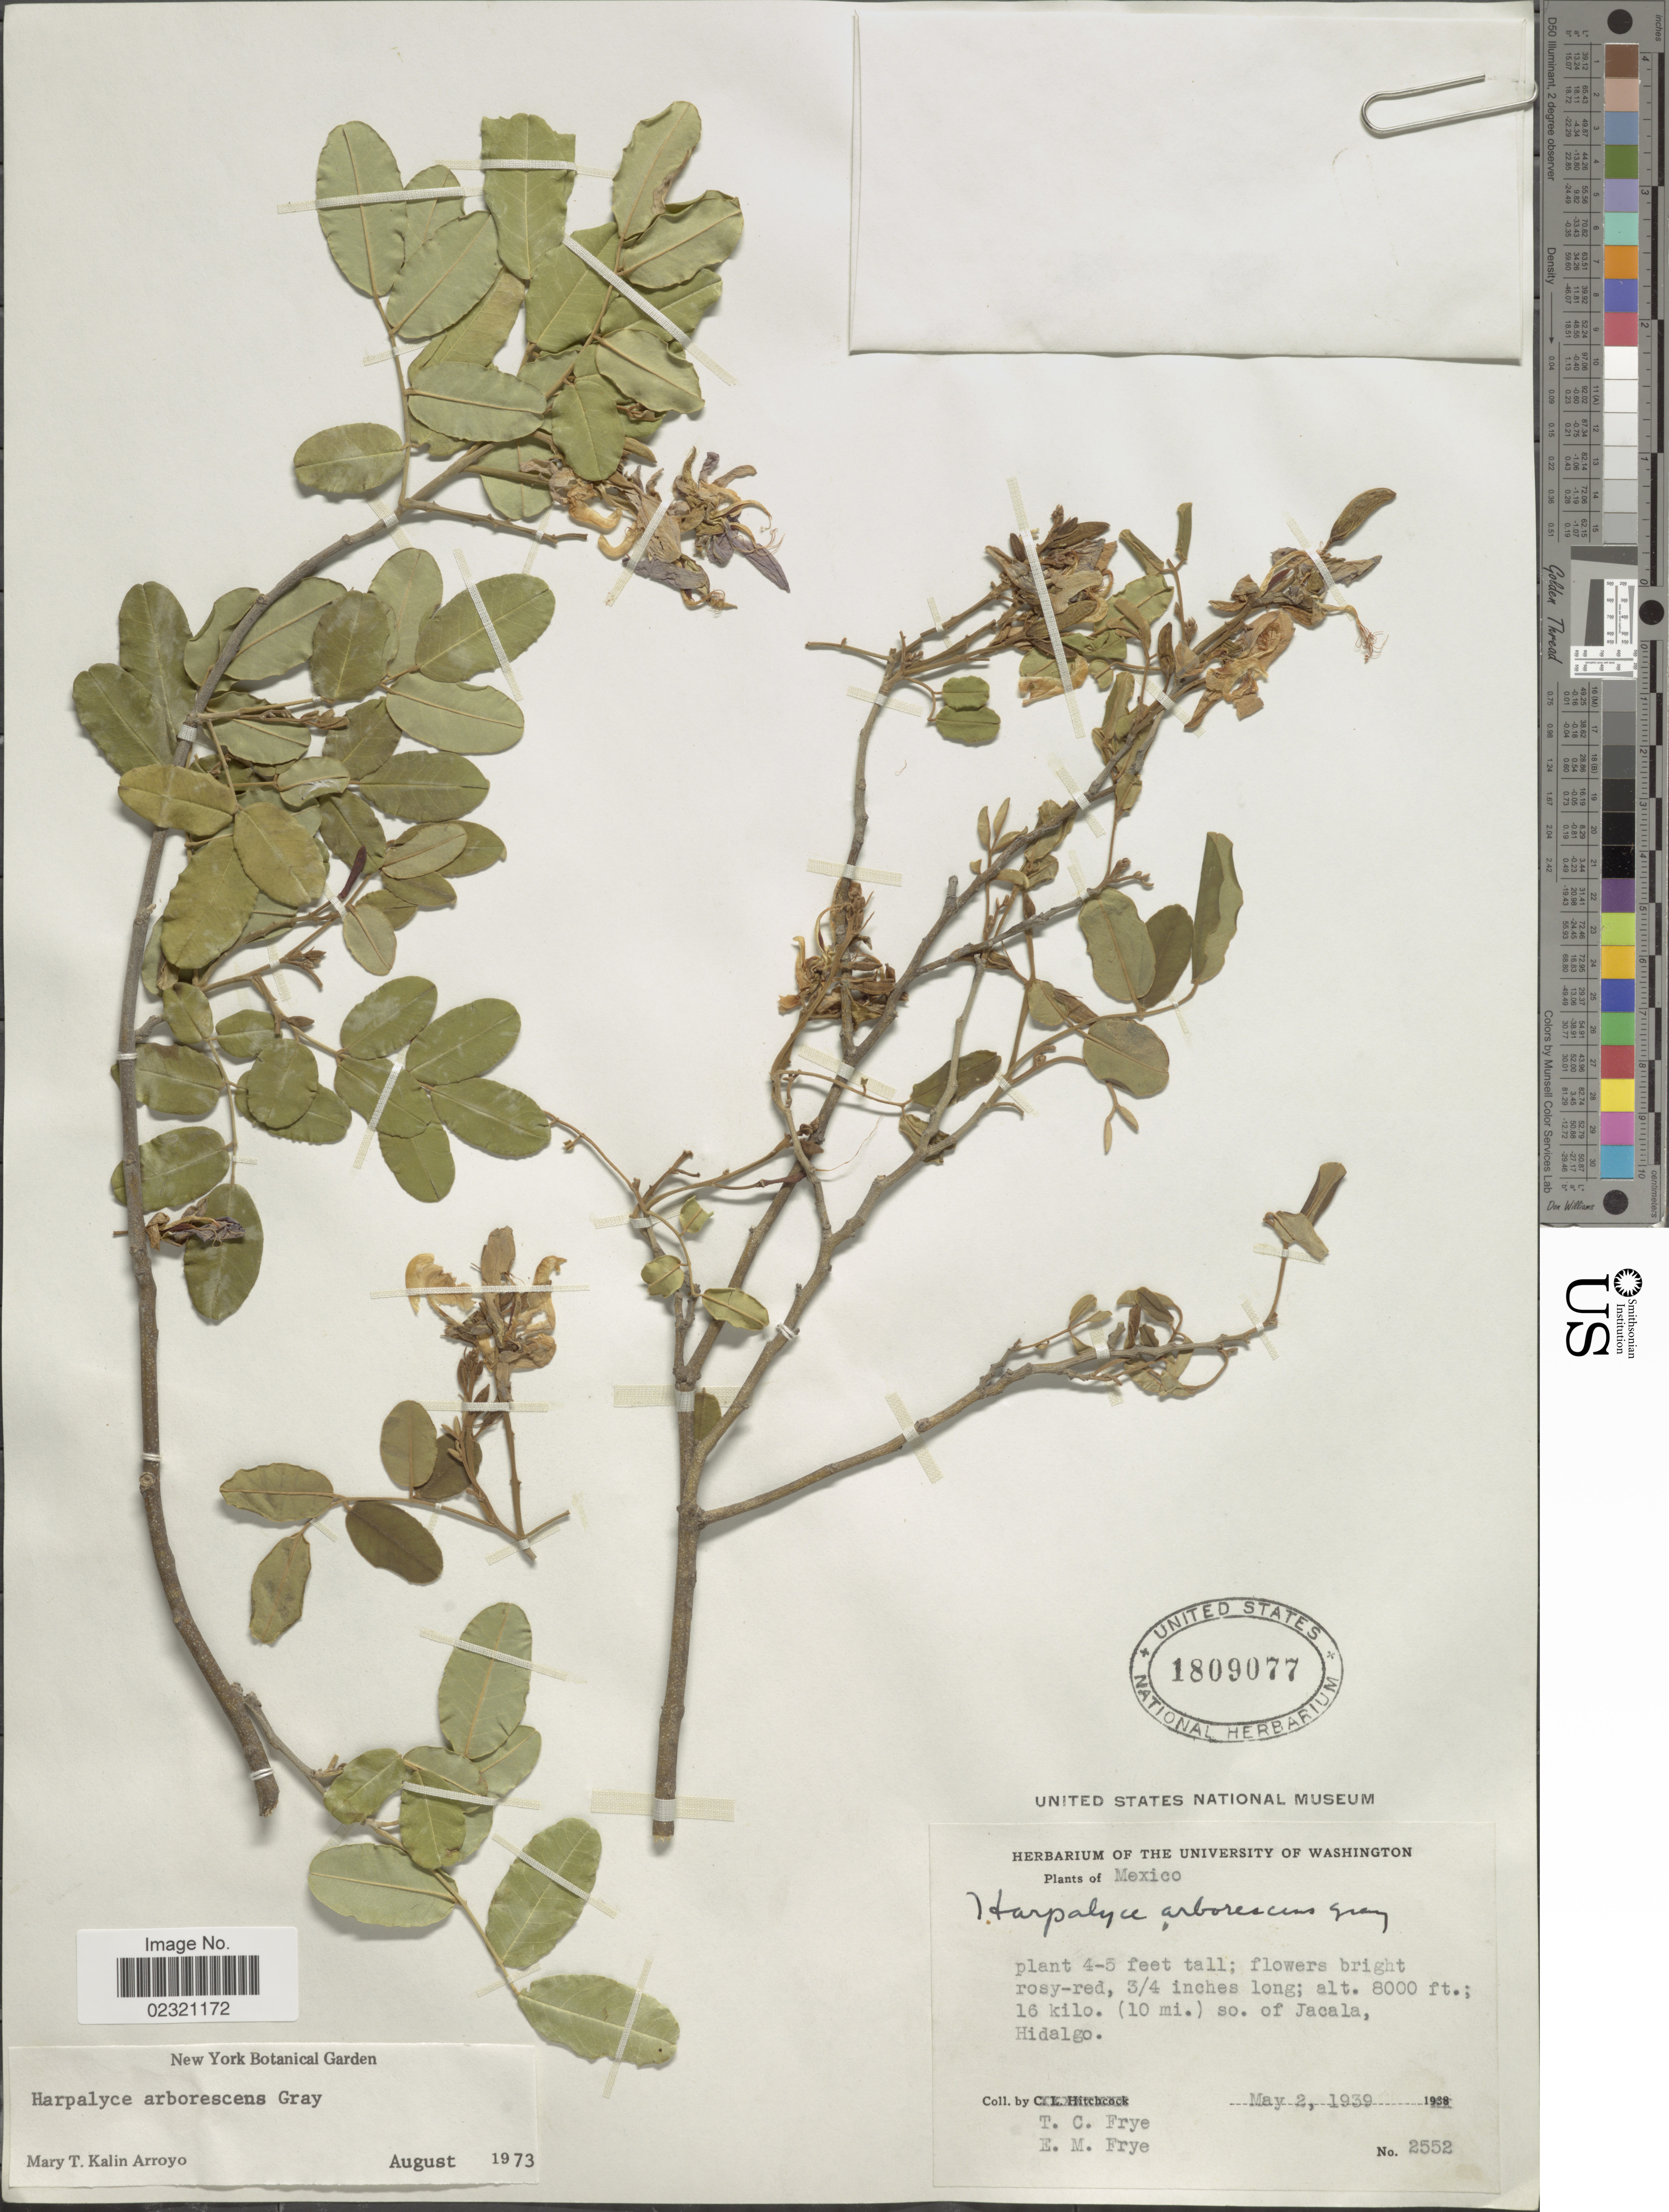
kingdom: Plantae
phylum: Tracheophyta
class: Magnoliopsida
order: Fabales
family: Fabaceae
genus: Psorothamnus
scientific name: Psorothamnus arborescens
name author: (Torr. ex A. Gray) Barneby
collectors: T. C. Frye & E. Frye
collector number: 2552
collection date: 1939-05-02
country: Mexico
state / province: Hidalgo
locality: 16 kilo. (10 mi). so. of Jacala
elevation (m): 2438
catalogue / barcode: US 1809077